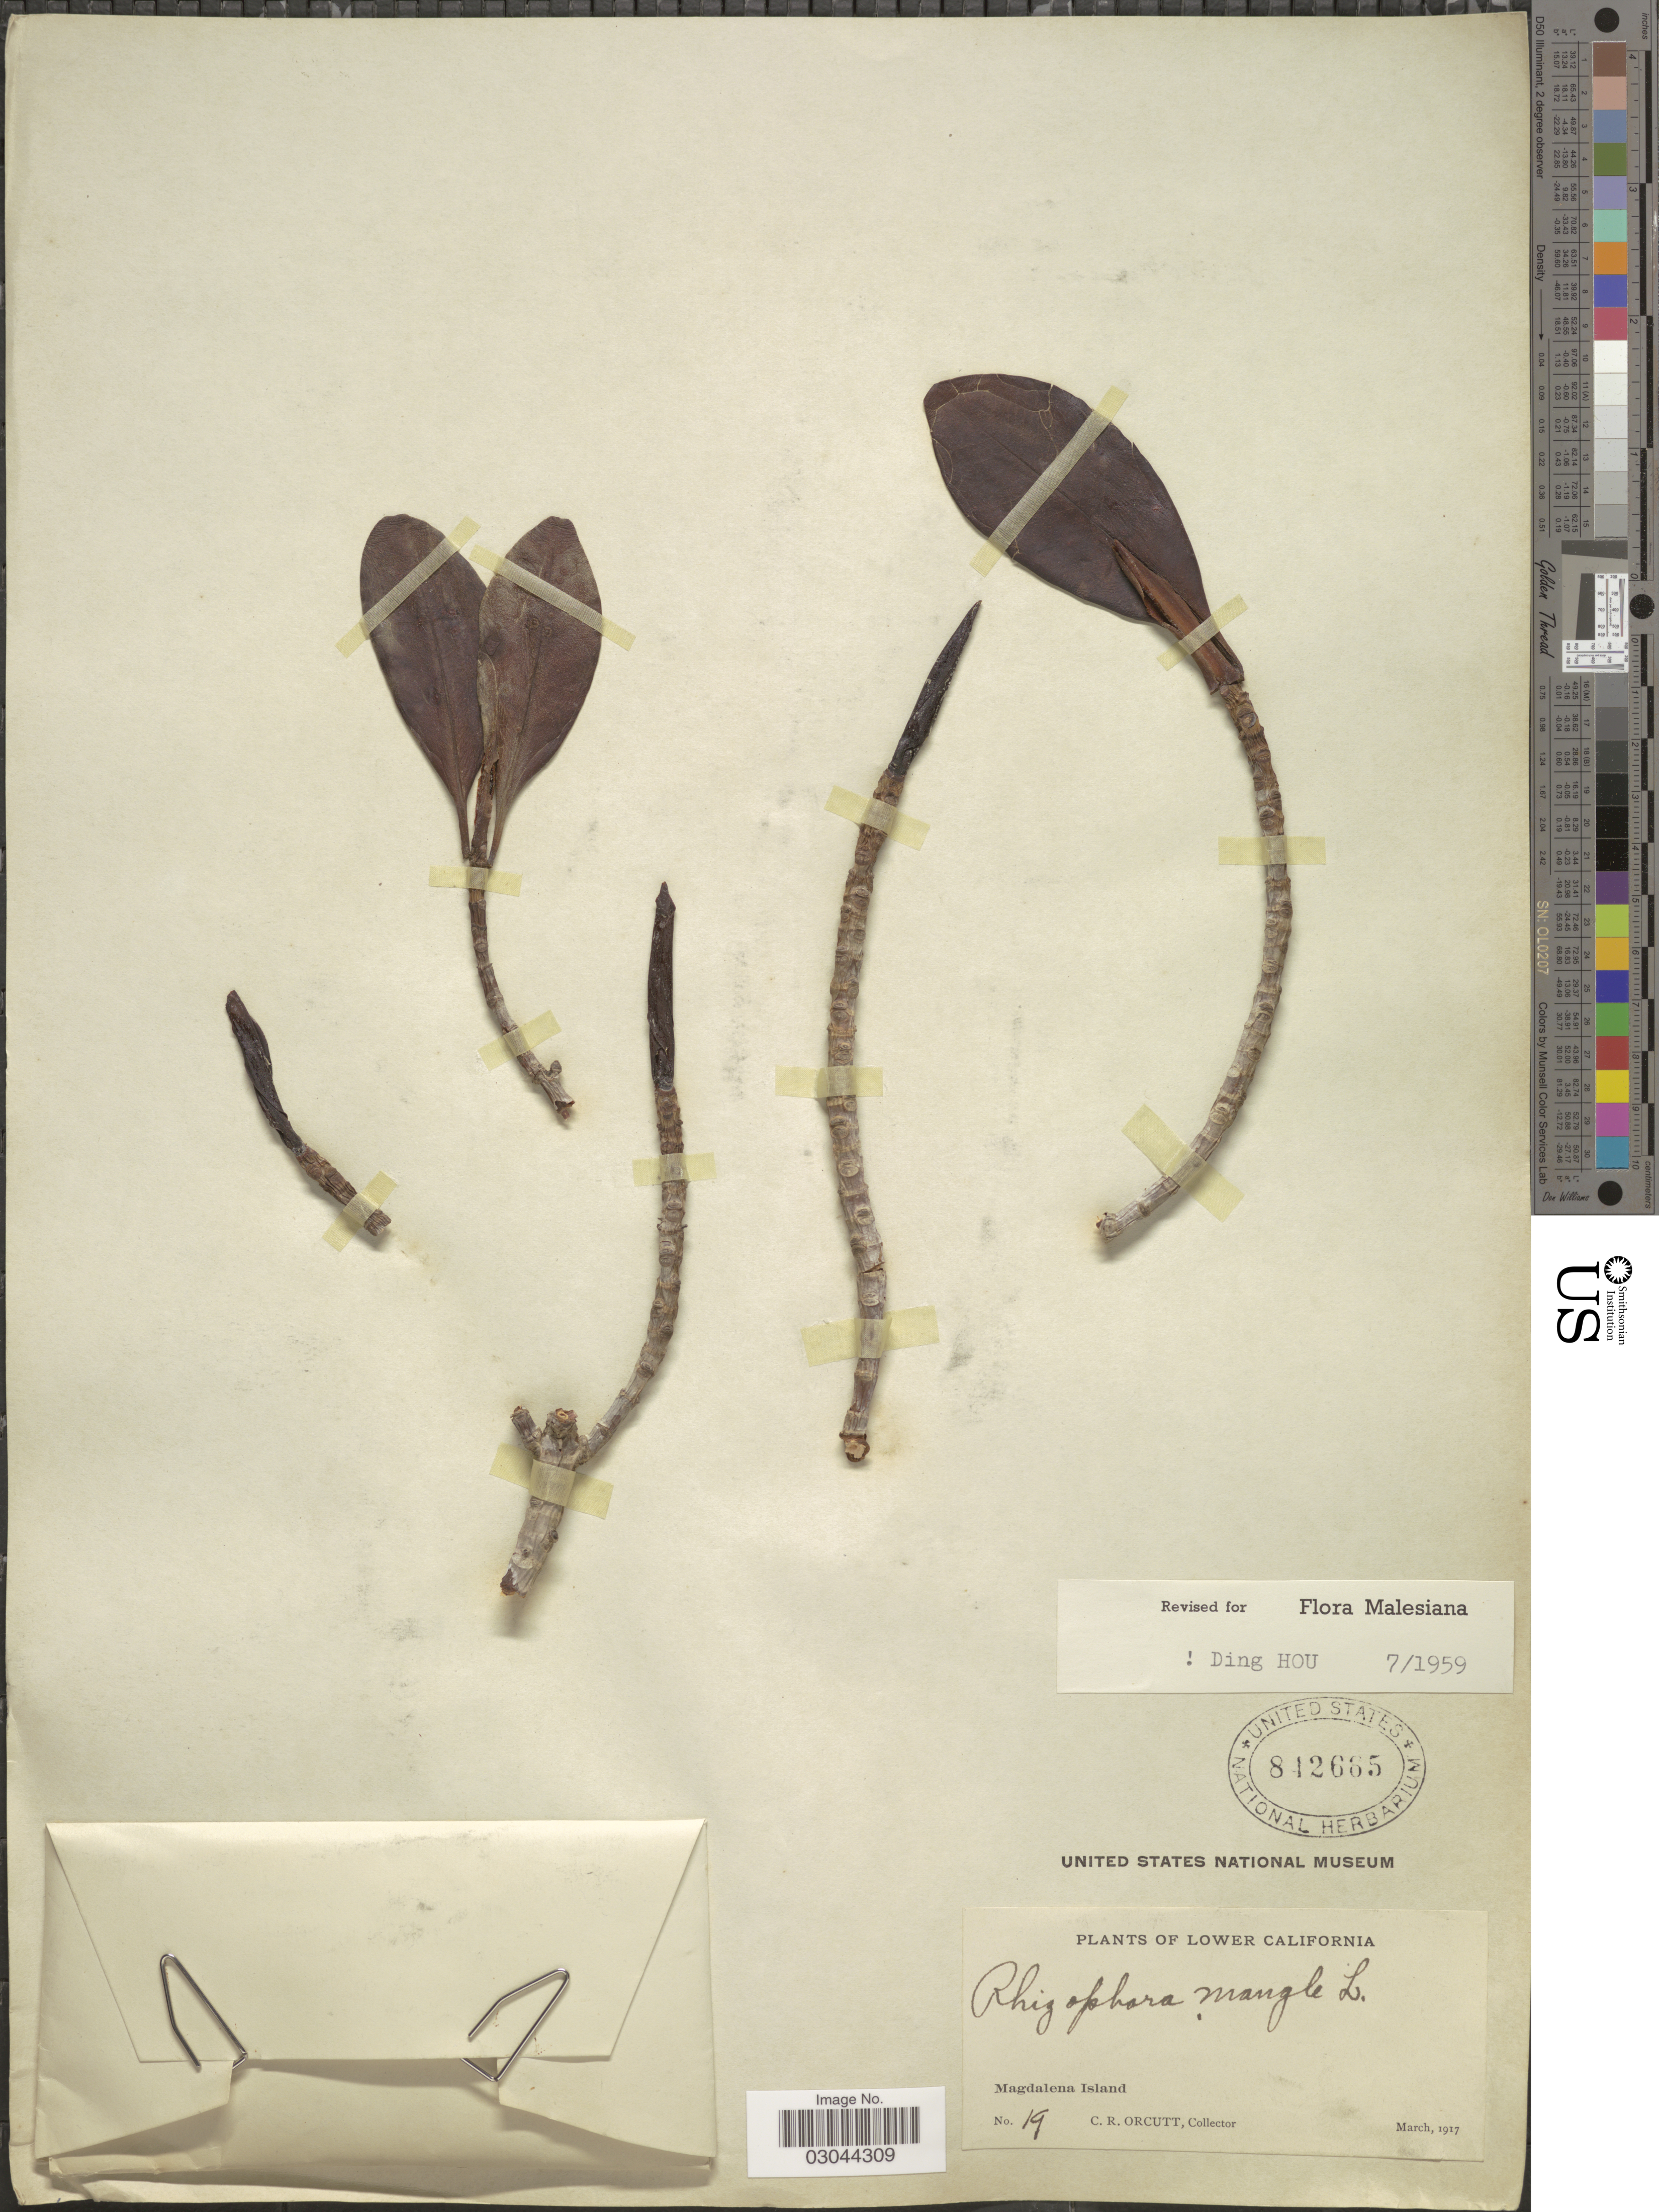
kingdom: Plantae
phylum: Tracheophyta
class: Magnoliopsida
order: Malpighiales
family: Rhizophoraceae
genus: Rhizophora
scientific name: Rhizophora mangle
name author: L.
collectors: C. R. Orcutt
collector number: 19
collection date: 1917-03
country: Mexico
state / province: Baja California Sur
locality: Lower California. Magdalena Island.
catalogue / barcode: US 842665